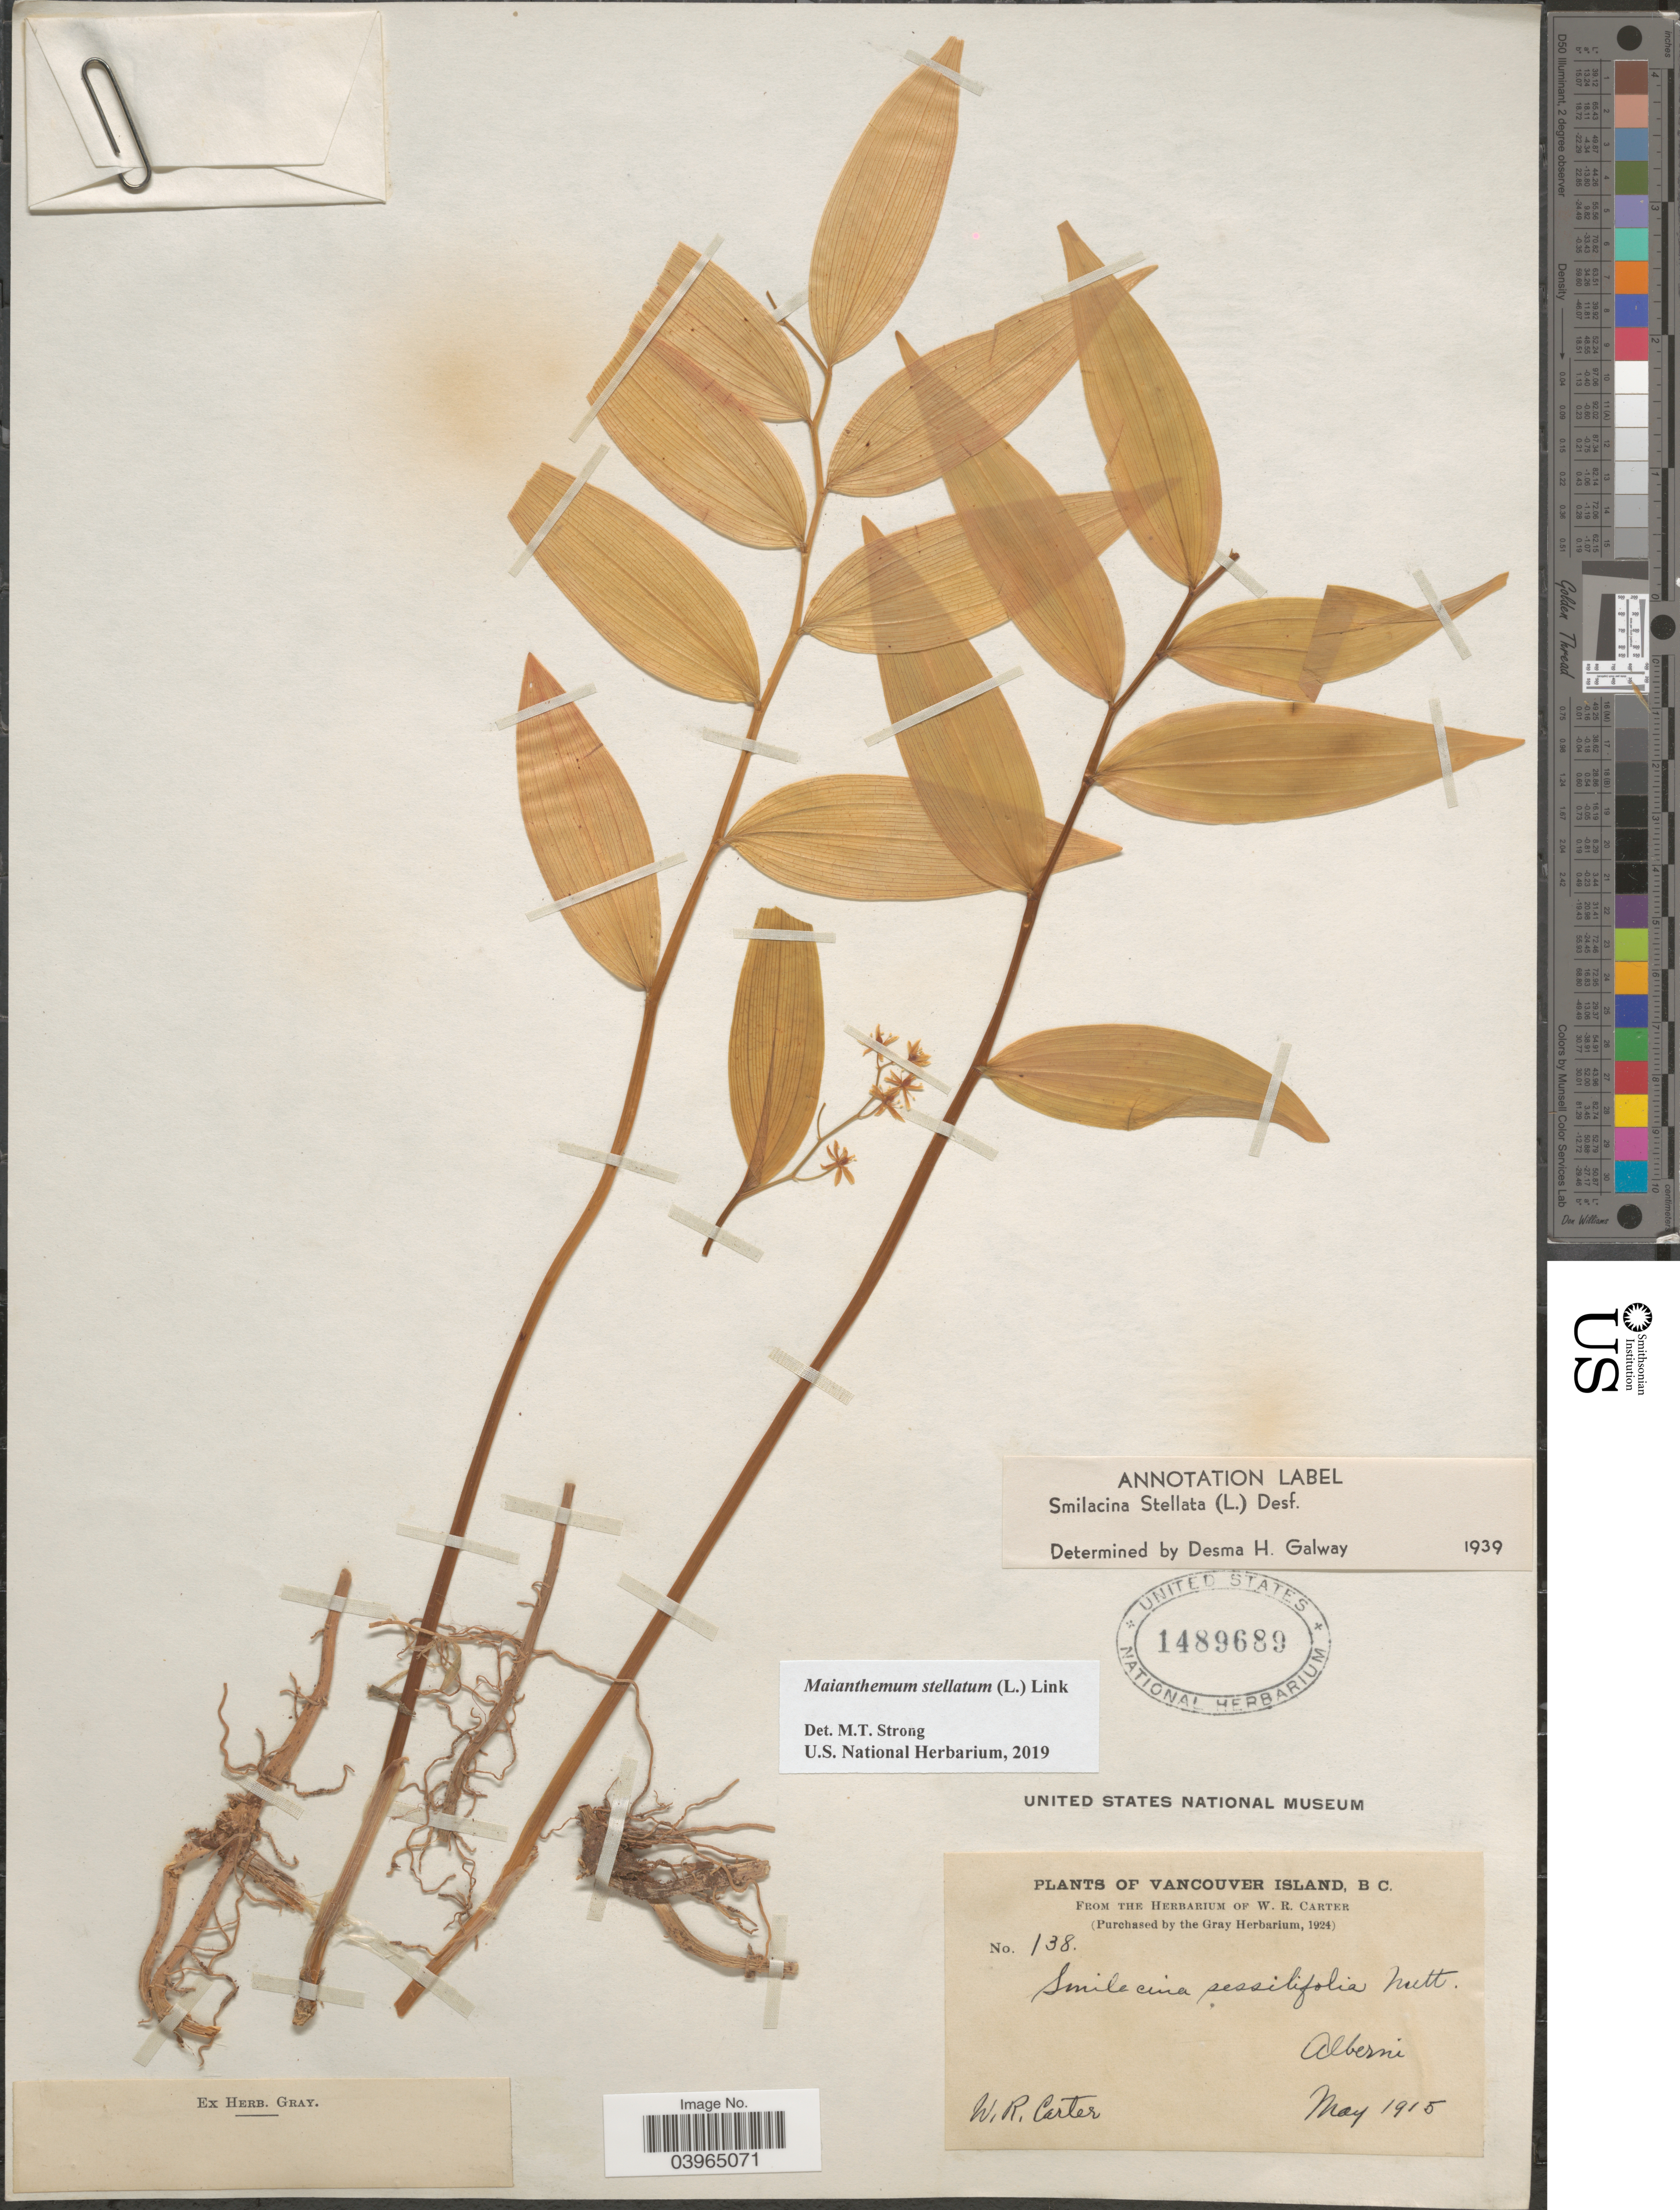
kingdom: Plantae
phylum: Tracheophyta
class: Liliopsida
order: Asparagales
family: Asparagaceae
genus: Maianthemum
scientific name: Maianthemum stellatum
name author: (L.) Link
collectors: W. R. Carter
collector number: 138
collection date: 1915-05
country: Canada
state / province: British Columbia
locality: Vancouver Island. Alberni.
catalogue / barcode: US 1489689